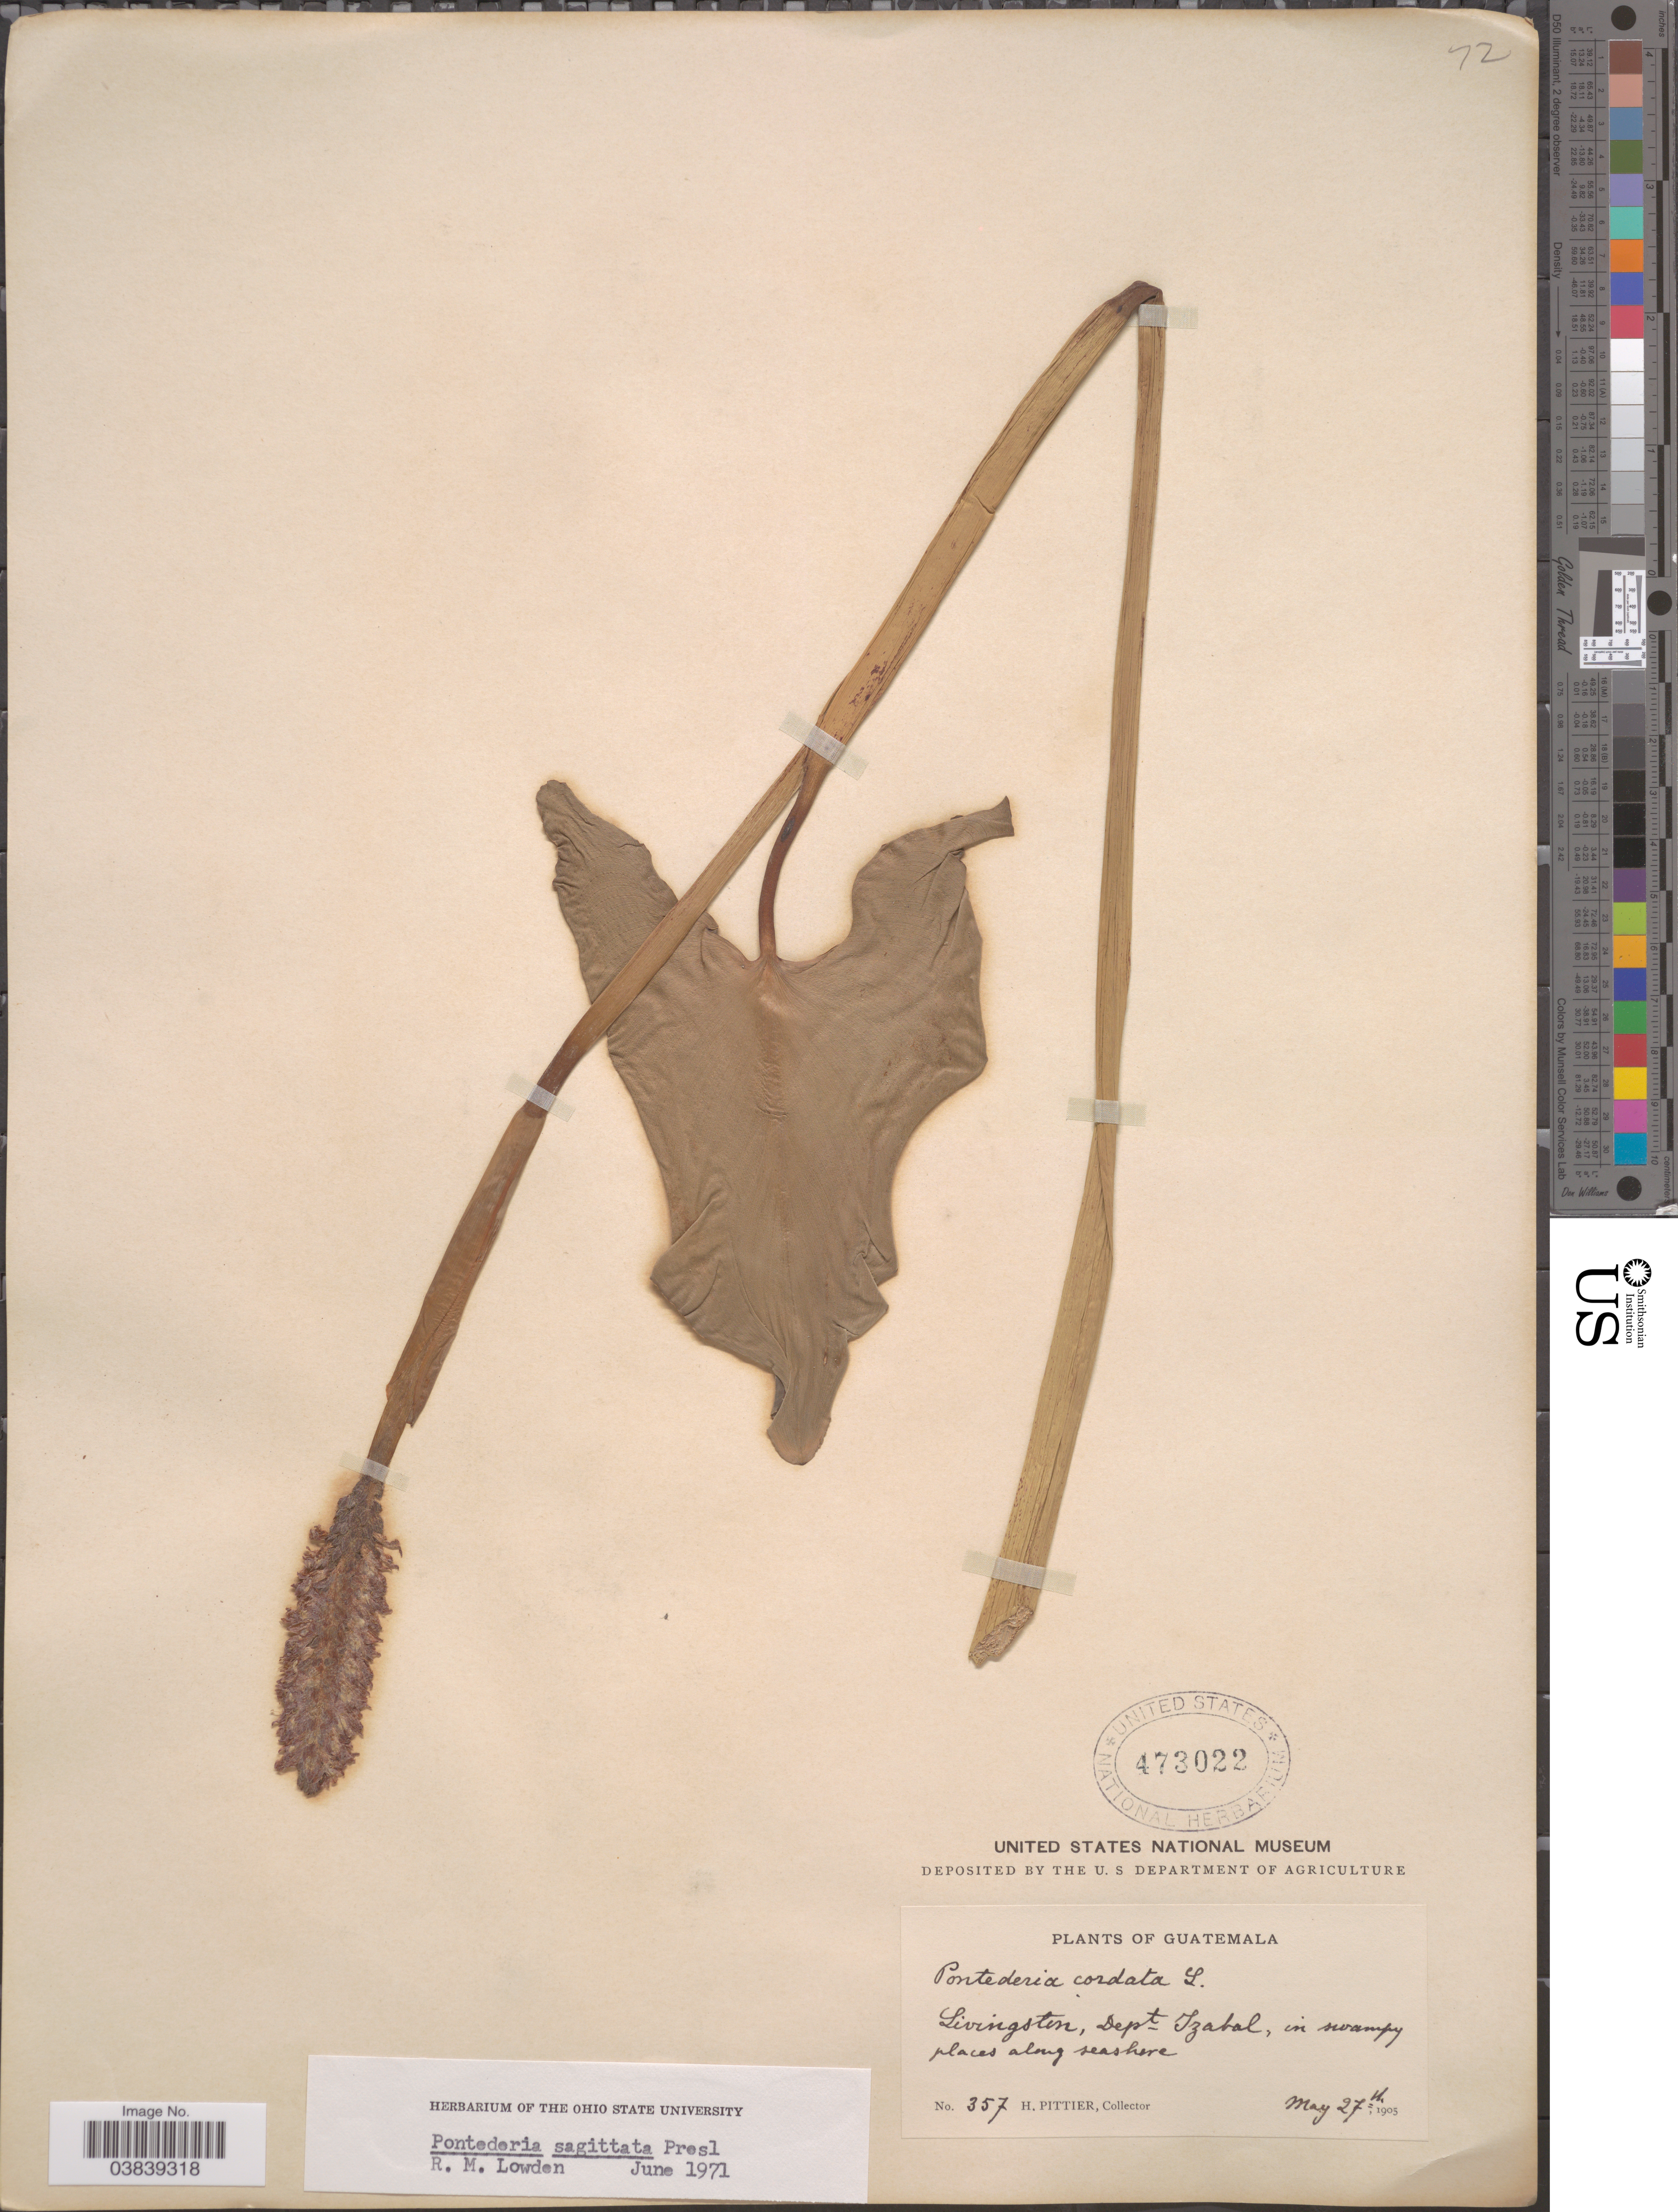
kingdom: Plantae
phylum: Tracheophyta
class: Liliopsida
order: Commelinales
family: Pontederiaceae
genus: Pontederia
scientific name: Pontederia sagittata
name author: C. Presl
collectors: H. F. Pittier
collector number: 357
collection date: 1905-05-27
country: Guatemala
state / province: Izabal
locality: Livingston, Dept Izabal.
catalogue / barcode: US 473022